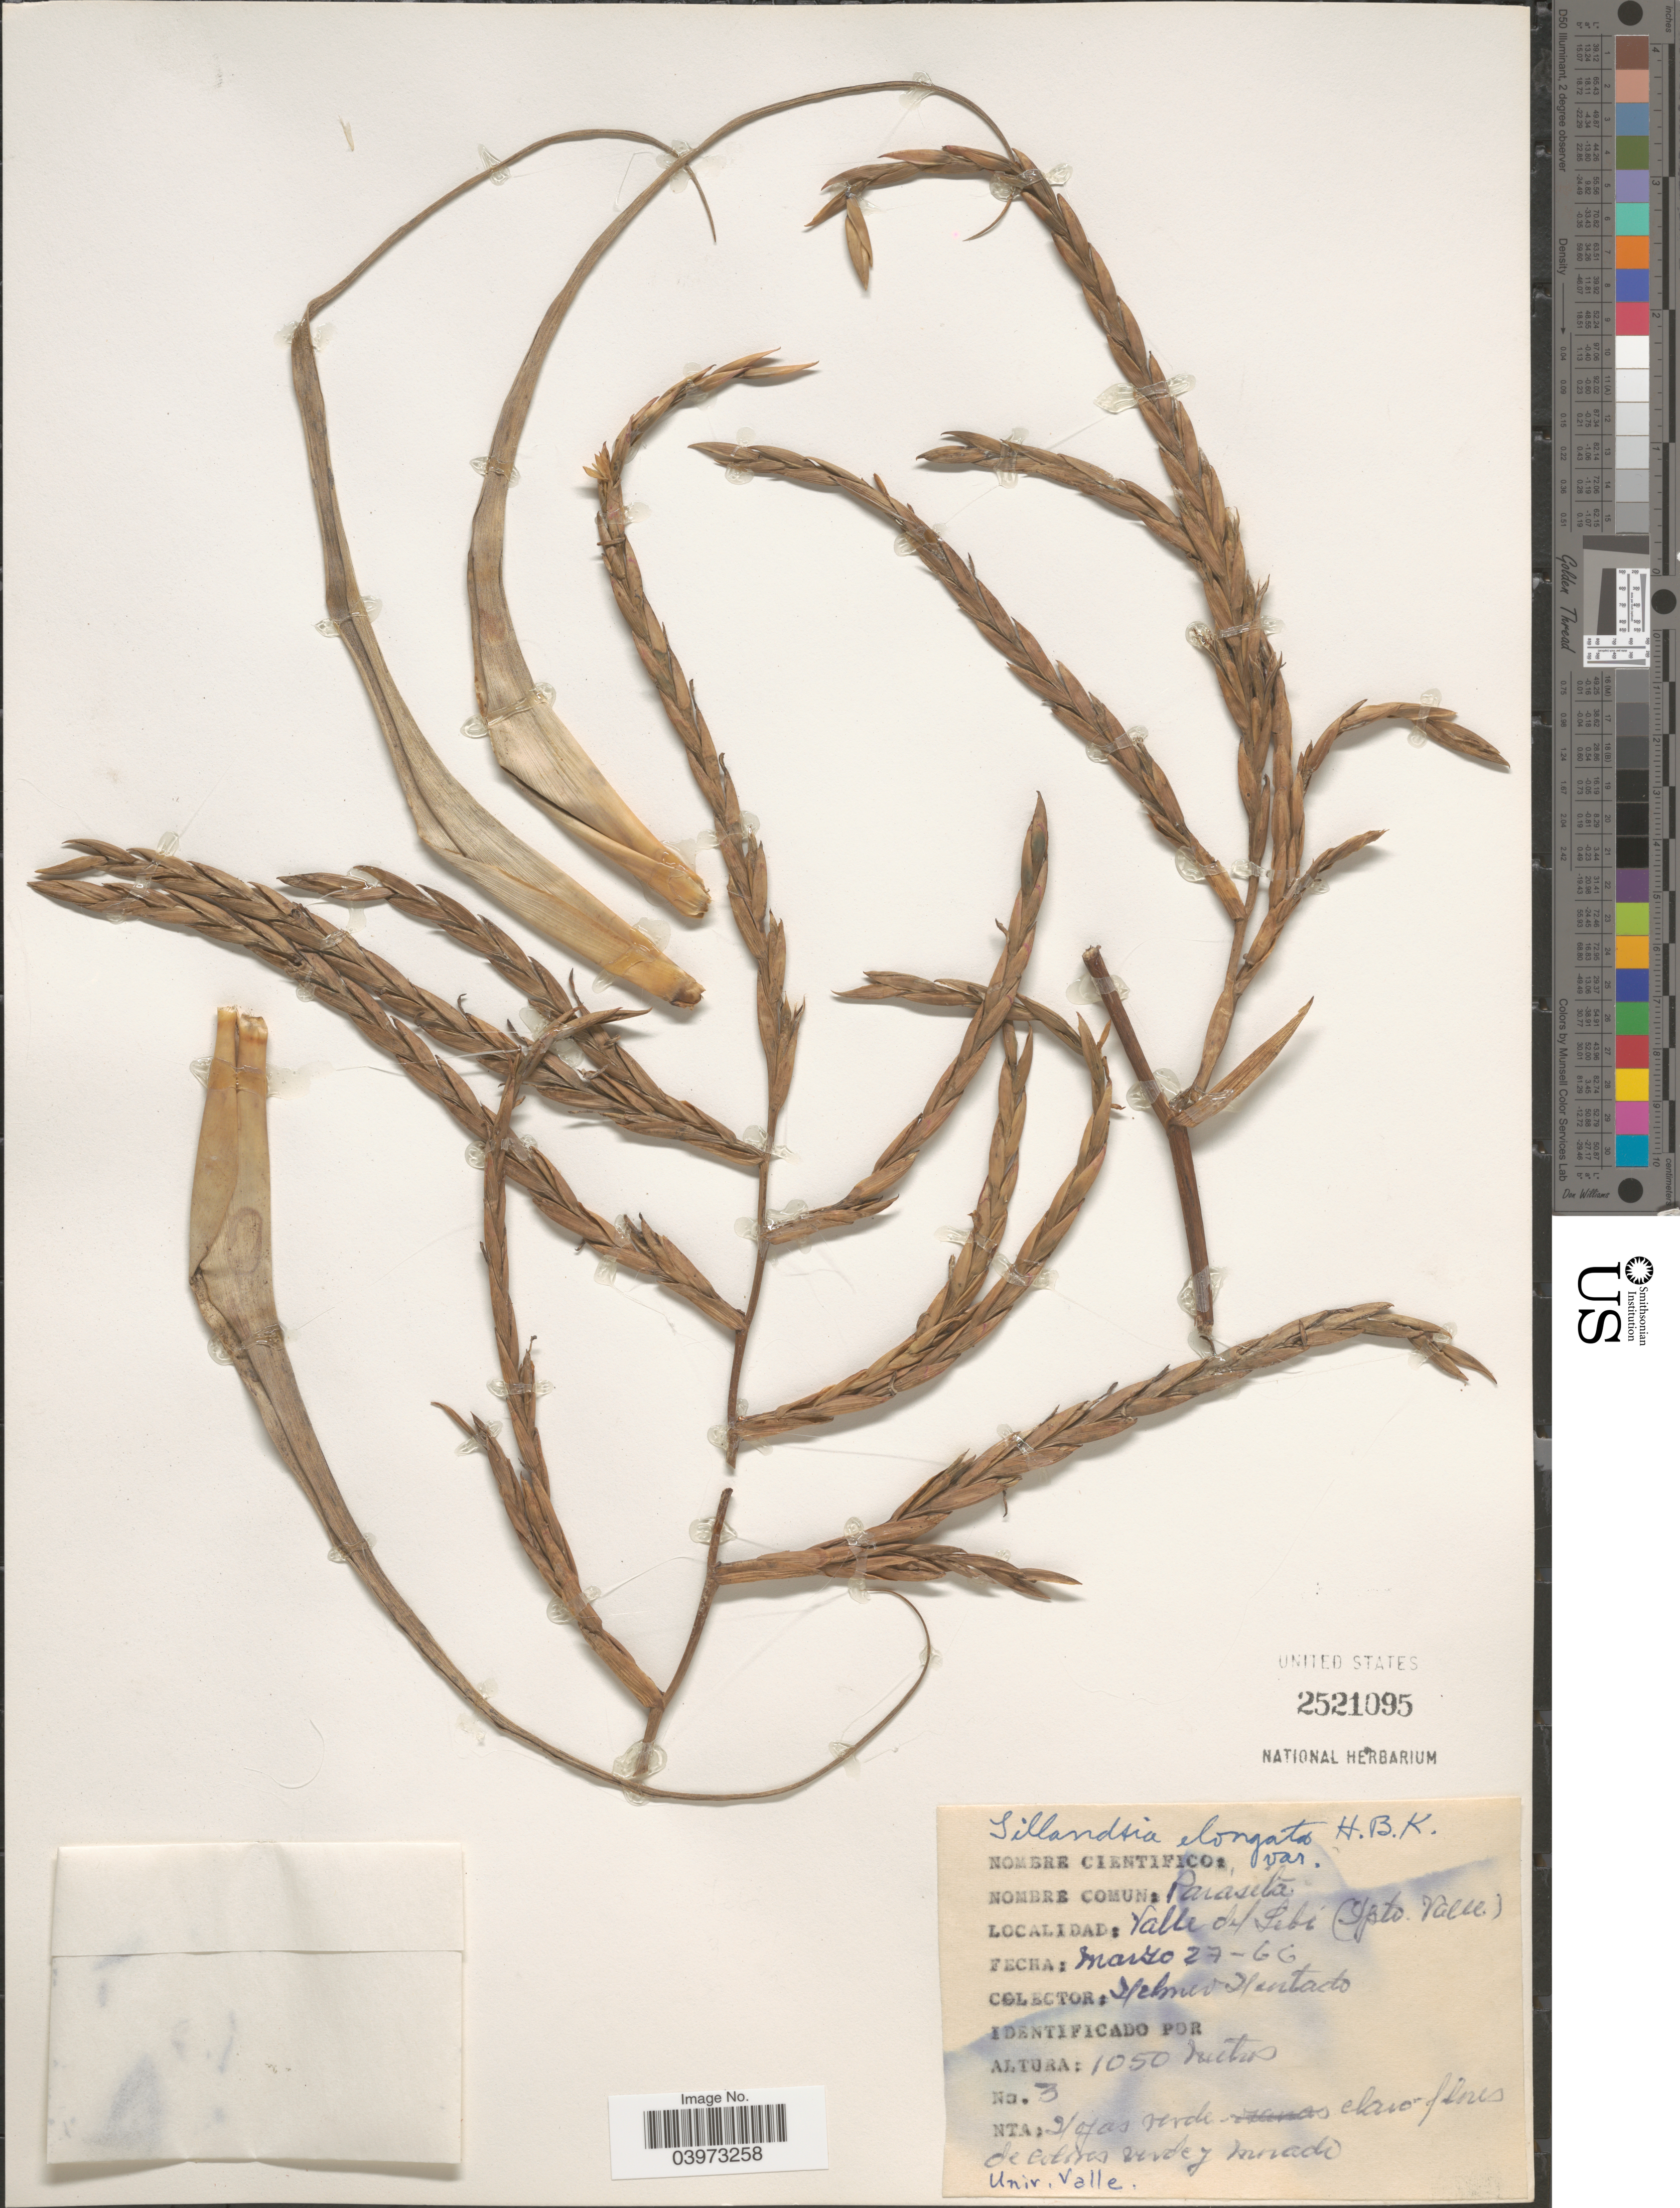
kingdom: Plantae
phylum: Tracheophyta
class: Liliopsida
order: Poales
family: Bromeliaceae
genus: Tillandsia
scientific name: Tillandsia elongata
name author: Kunth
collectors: H. Hurtado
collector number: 3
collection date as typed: Transcribed d/m/y: 27/3/66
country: Colombia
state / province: Valle del Cauca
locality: Valle del Sebí [interpreted] (Dpto. Valle).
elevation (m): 1050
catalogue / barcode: US 2521095